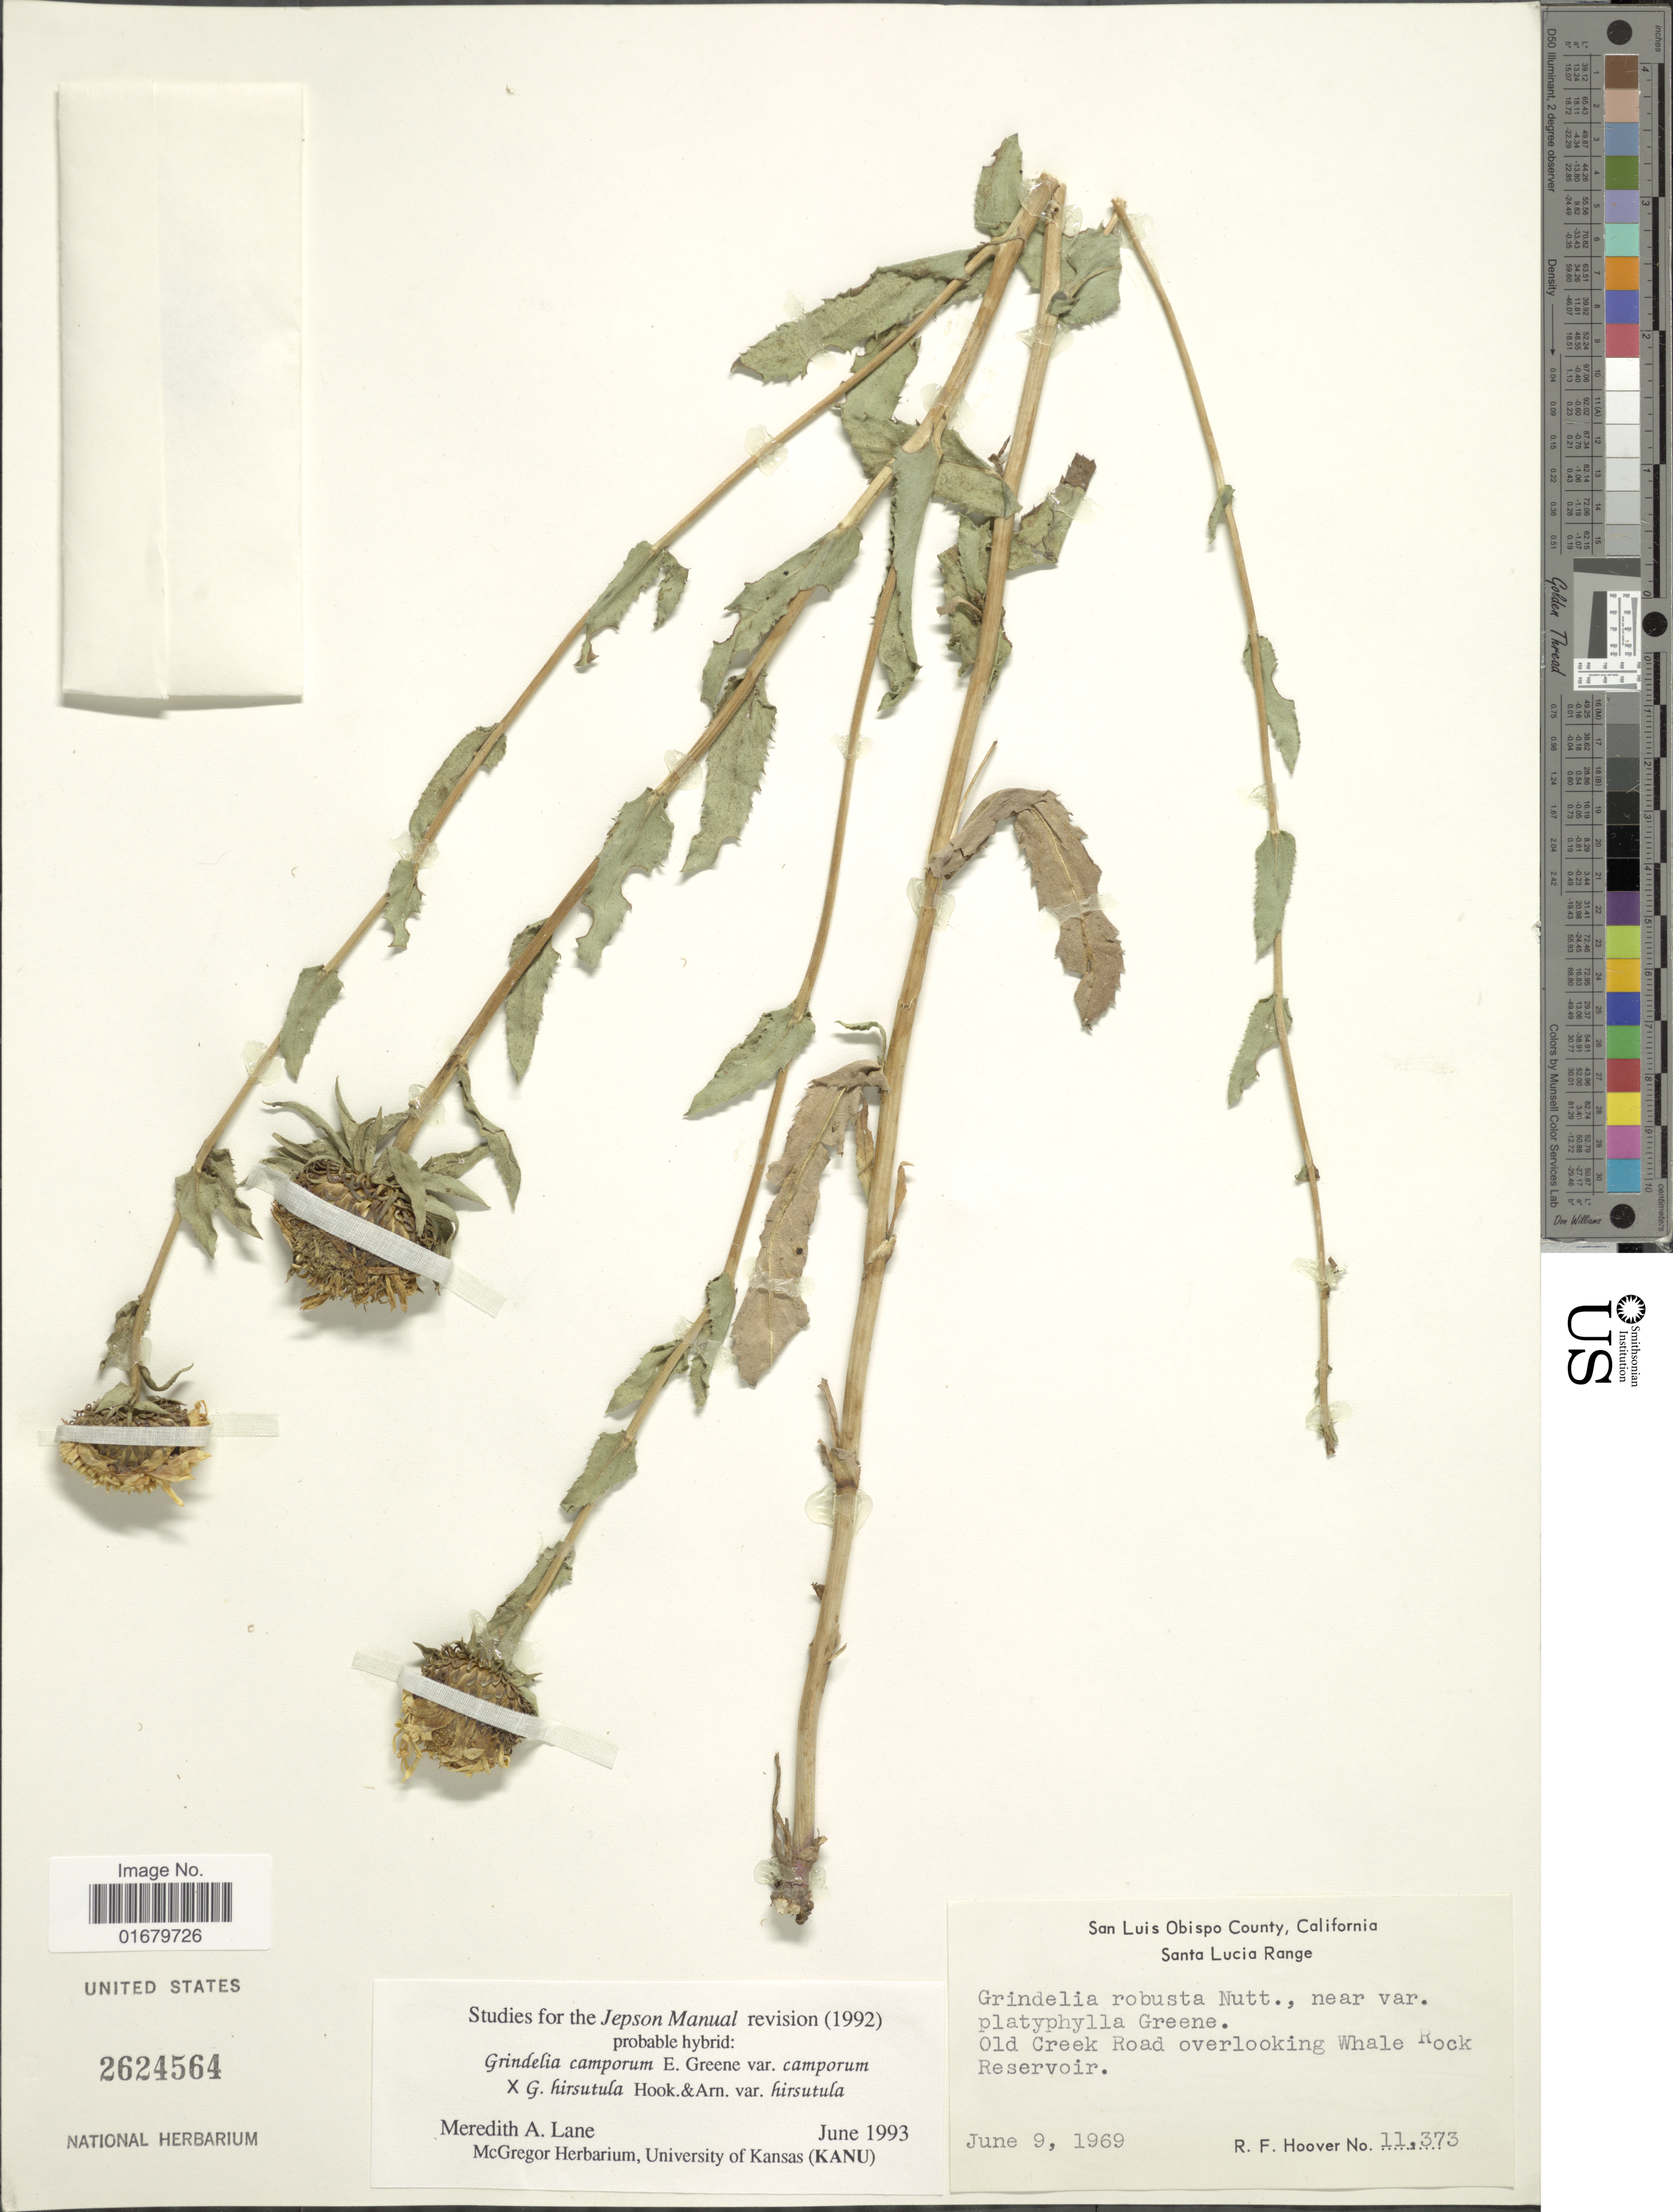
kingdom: Plantae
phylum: Tracheophyta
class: Magnoliopsida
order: Asterales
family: Asteraceae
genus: Grindelia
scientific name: Grindelia camporum var. camporum x G. hirsutula Hook. & Arn. var. hirsutula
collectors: R. F. Hoover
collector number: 11373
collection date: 1969-06-09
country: United States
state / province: California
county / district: San Luis Obispo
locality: San Luis Obispo County, Santa Lucia Range, Old Creek Road overlooking Whale Rock Reservoir.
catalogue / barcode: US 2624564